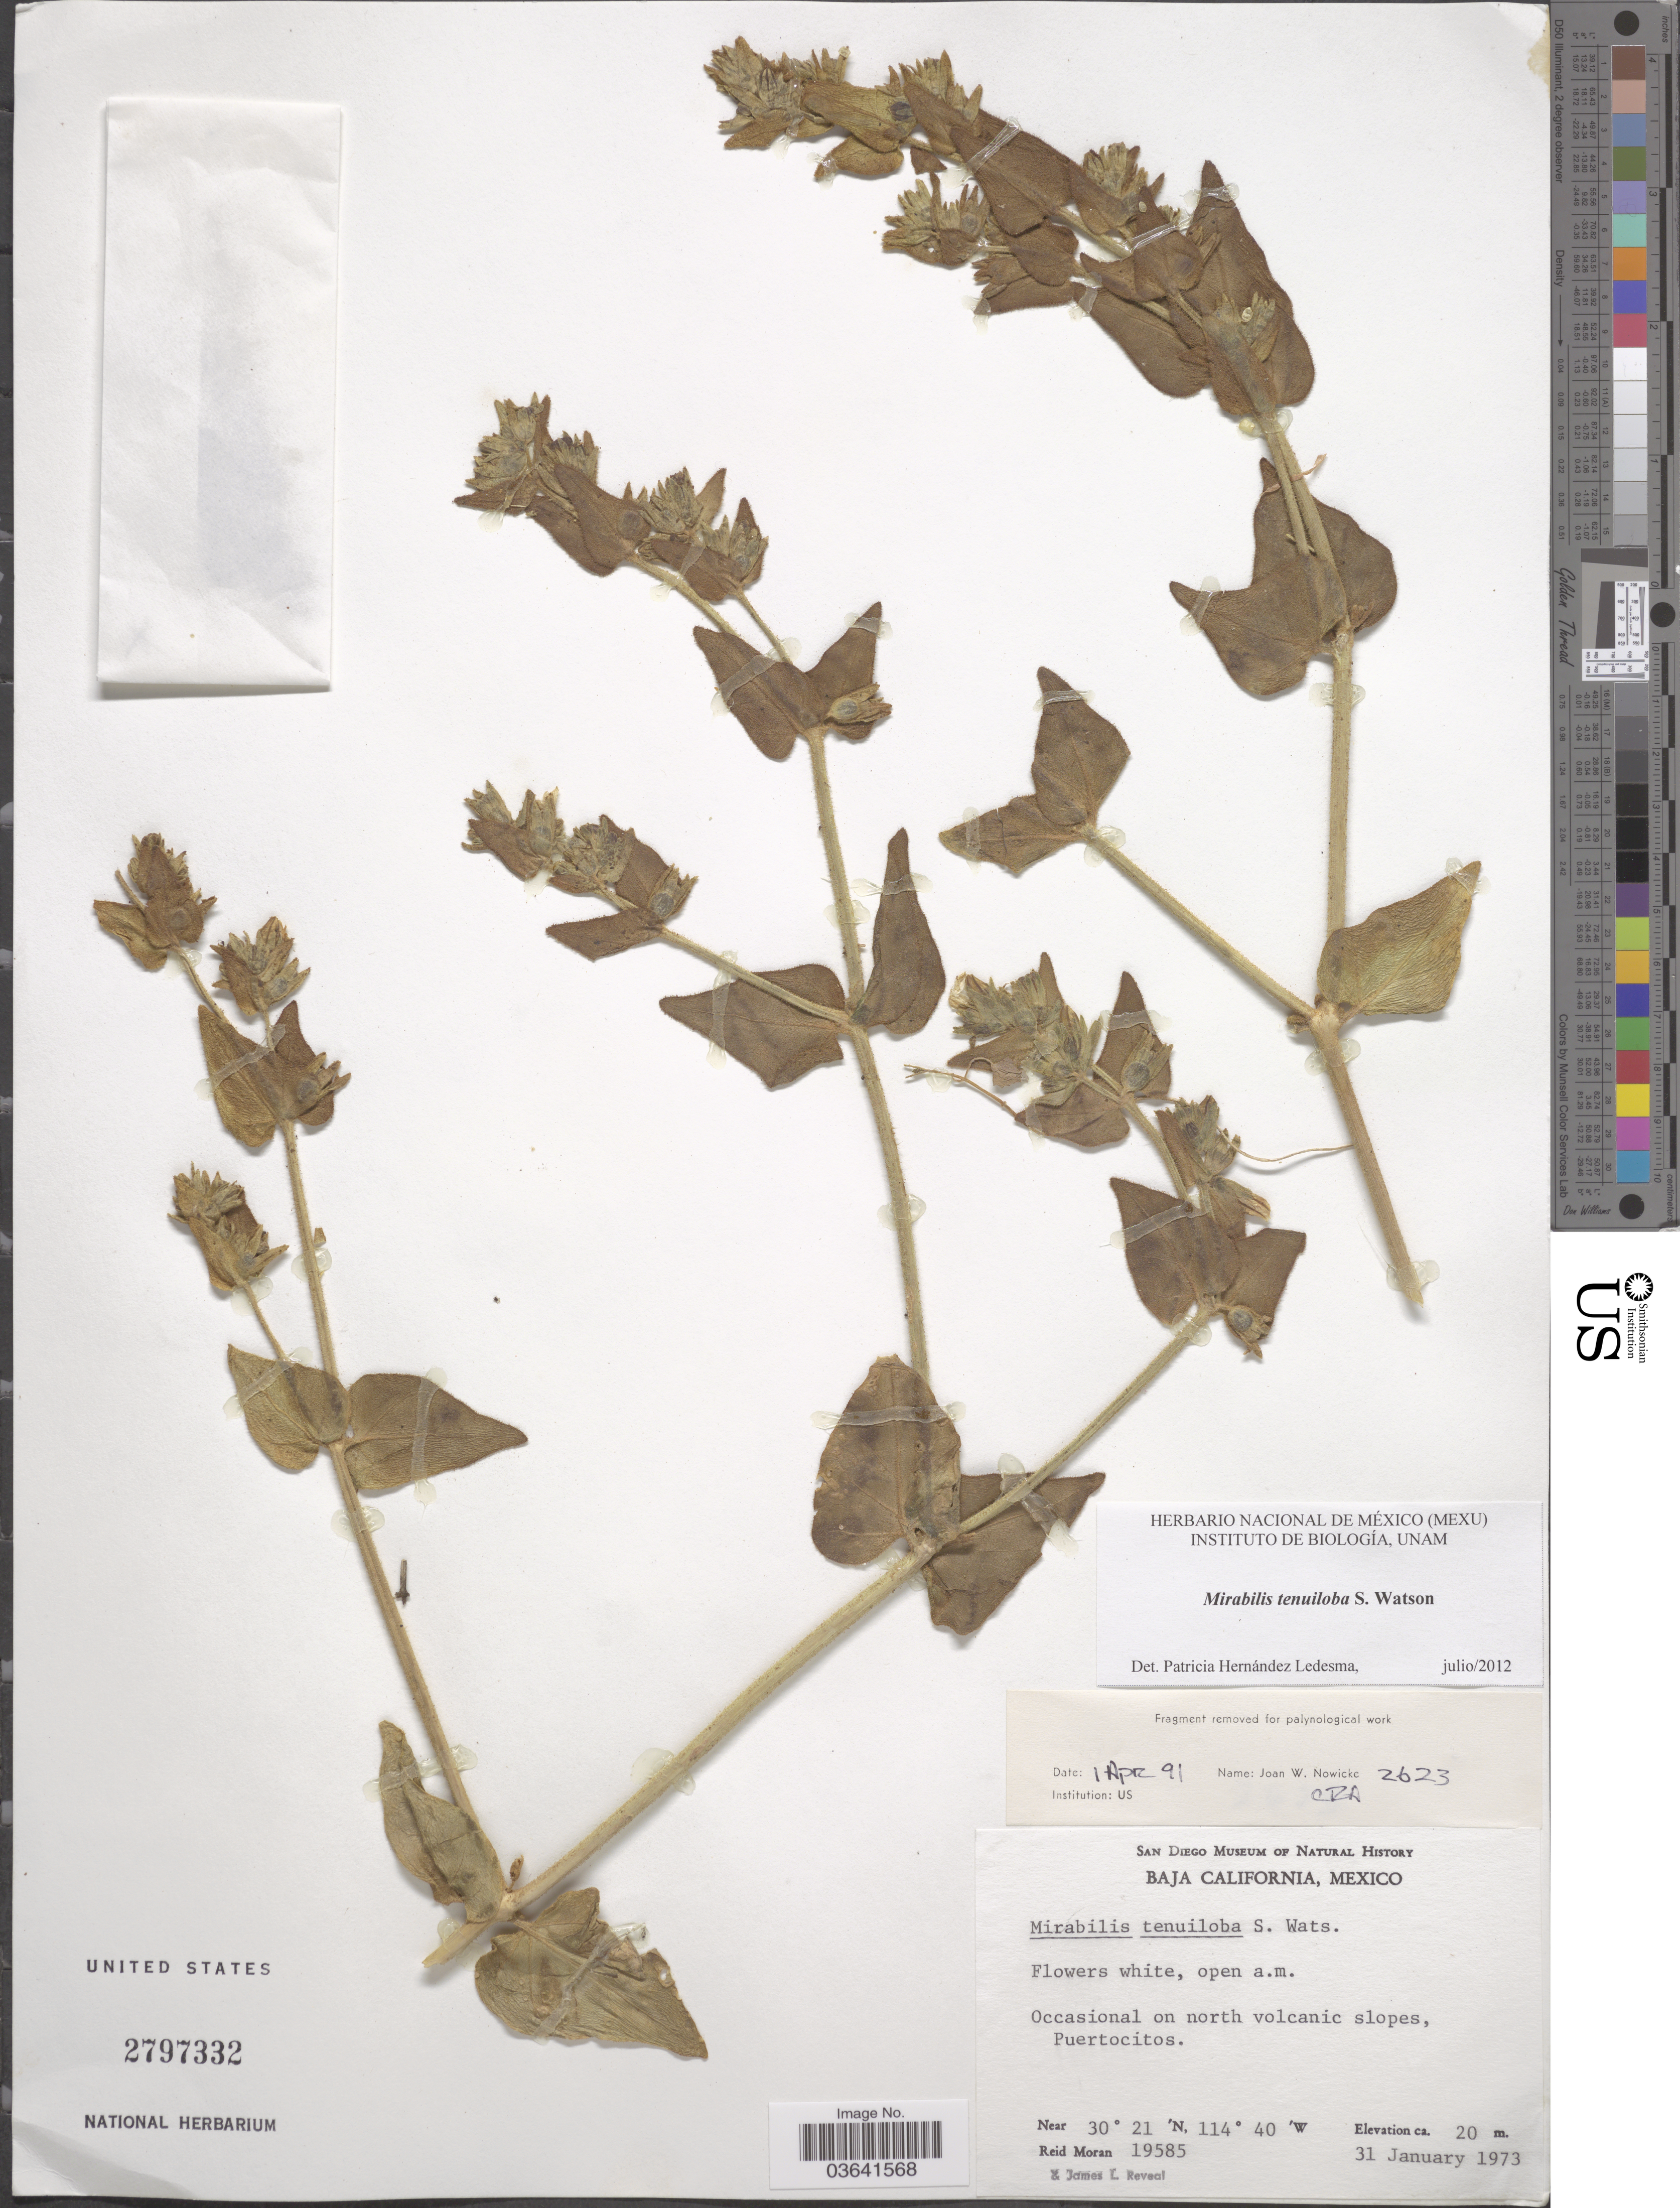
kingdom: Plantae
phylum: Tracheophyta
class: Magnoliopsida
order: Caryophyllales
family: Nyctaginaceae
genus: Mirabilis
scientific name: Mirabilis tenuiloba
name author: S. Watson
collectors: R. Moran & J. L. Reveal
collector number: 19585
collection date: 1973-01-31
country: Mexico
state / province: Baja California Norte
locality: Occasional on north volcanic slopes, Puertocitos.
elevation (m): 20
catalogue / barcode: US 2797332